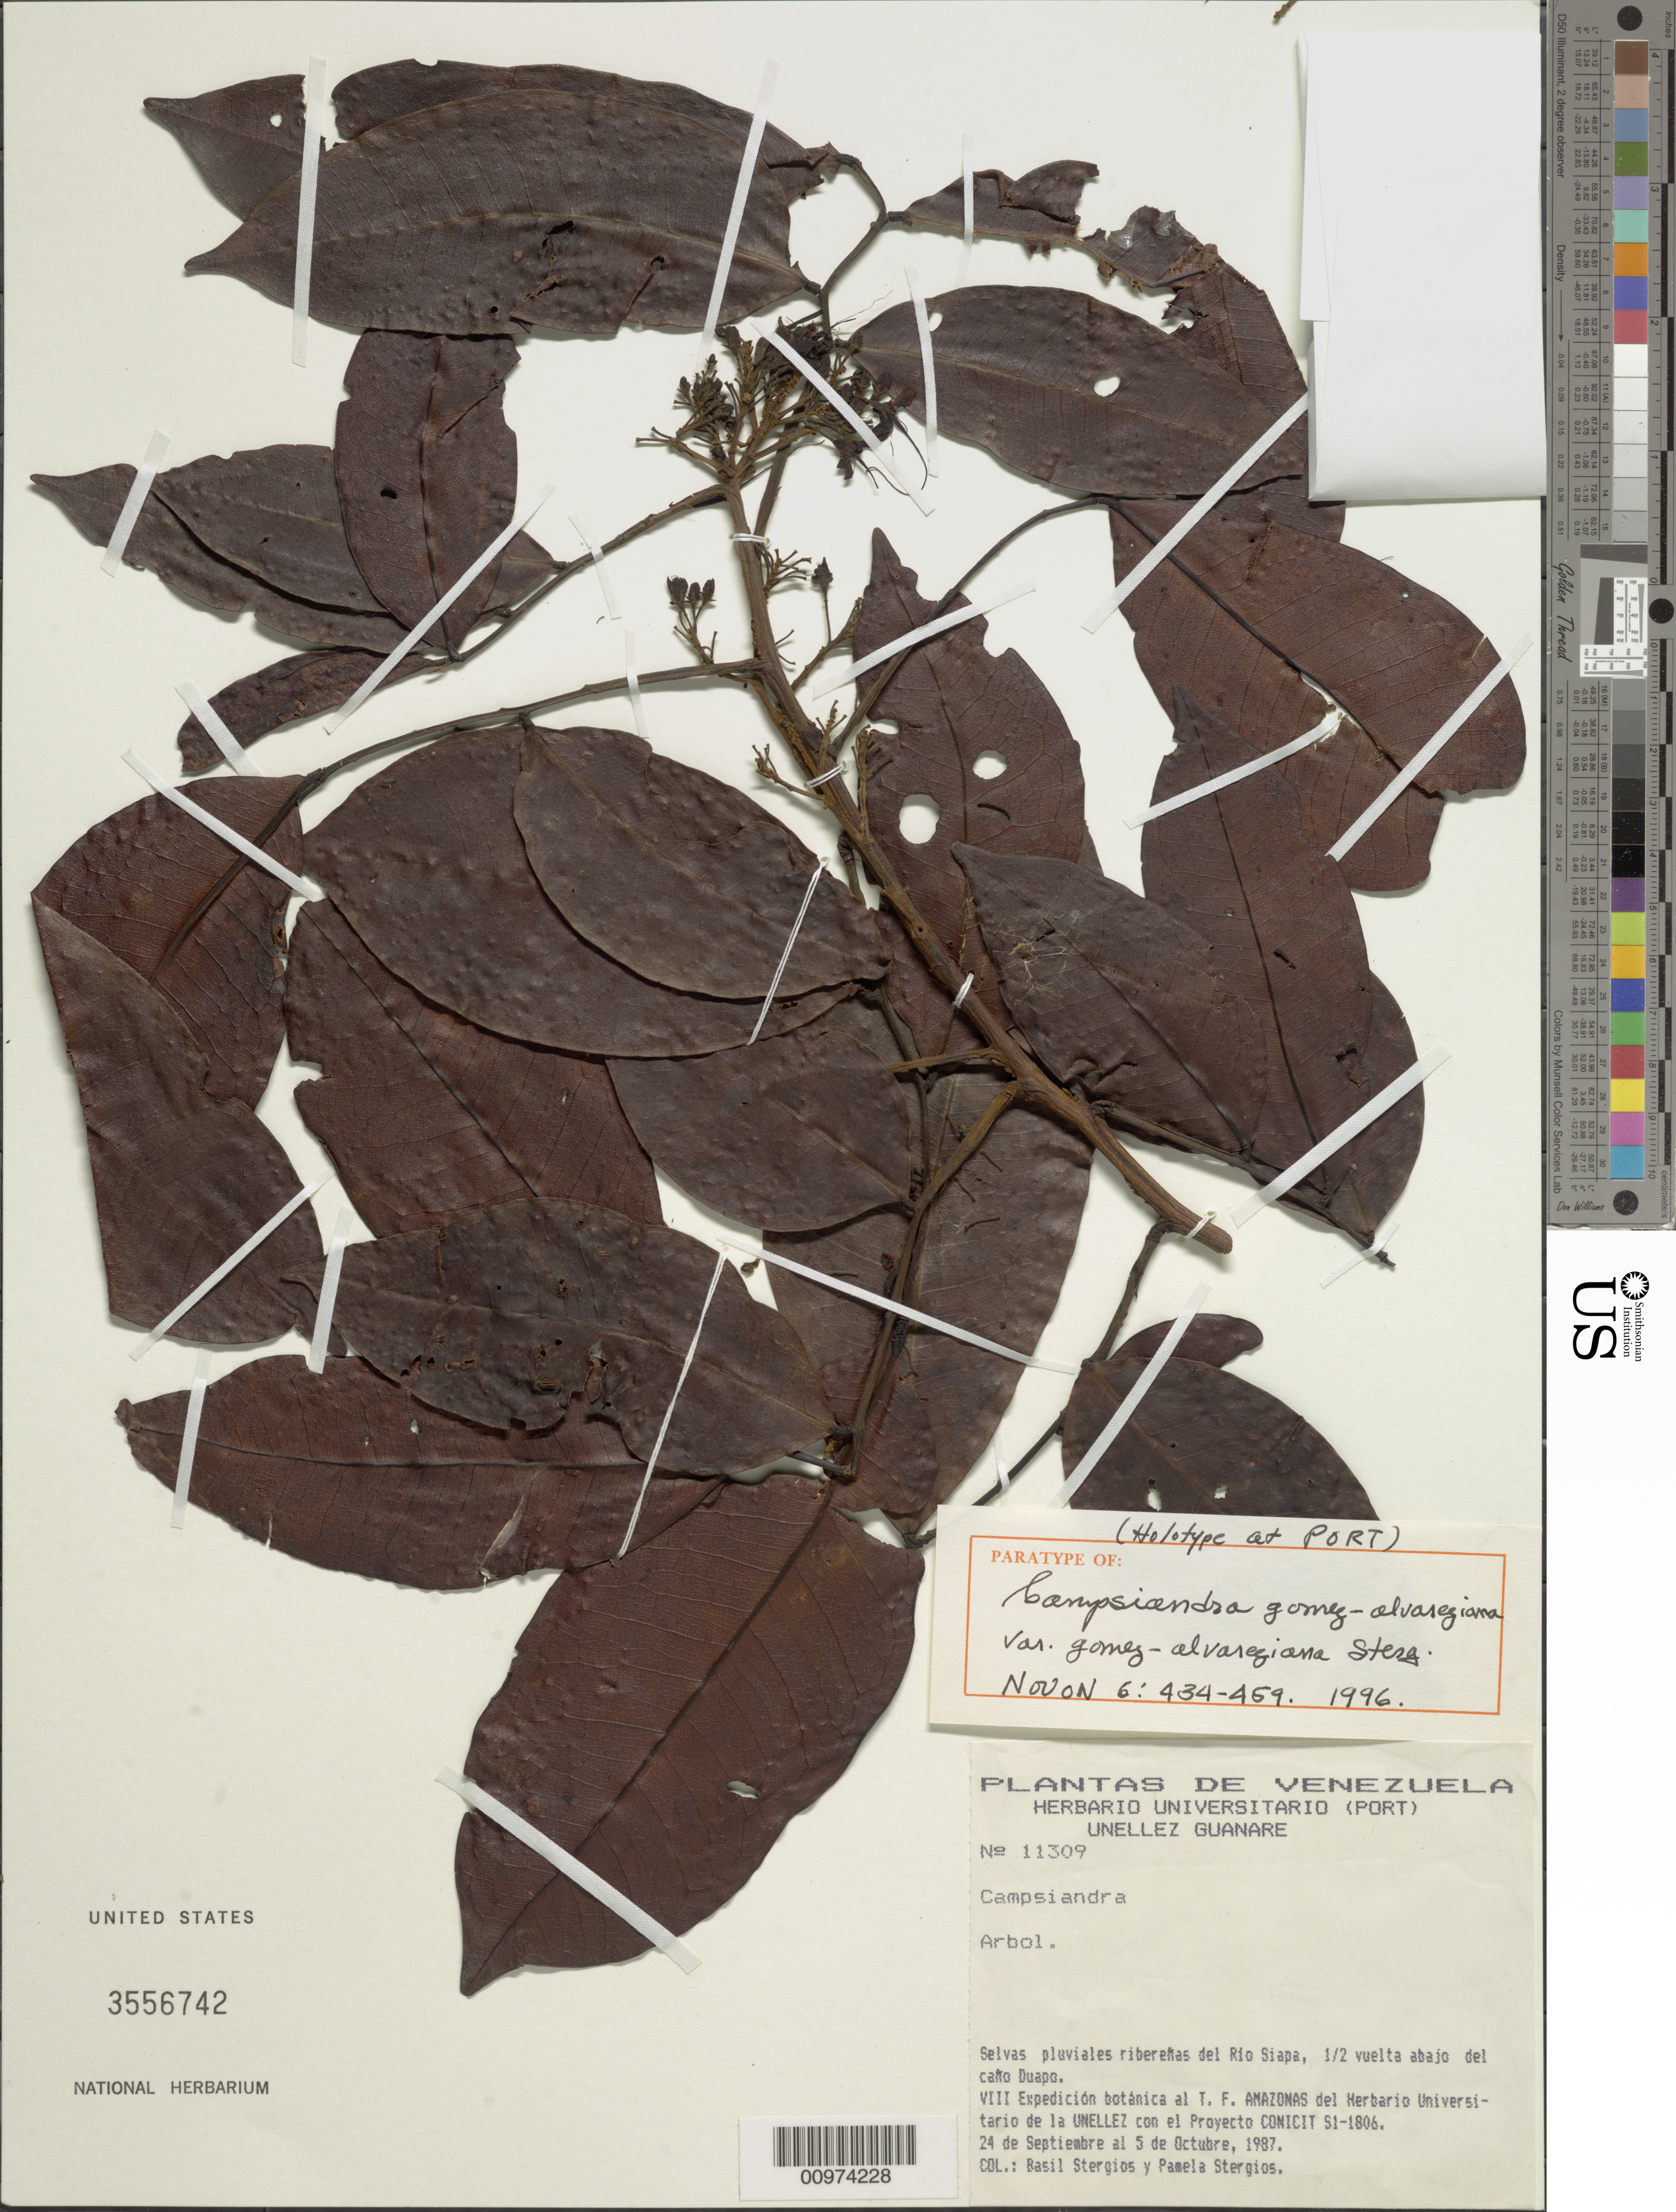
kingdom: Plantae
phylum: Tracheophyta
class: Magnoliopsida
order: Fabales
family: Fabaceae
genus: Campsiandra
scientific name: Campsiandra gomez-alvareziana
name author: Stergios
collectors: B. G. Stergios & P. Stergios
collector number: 11309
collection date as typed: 24-Sep-87 to 5-Oct-87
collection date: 1987-09-24/1987-10-05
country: Venezuela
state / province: Amazonas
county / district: Río Negro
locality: Rio Siapa, 1/2 vuelta abajo del caño Duapo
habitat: Selvas pluviales riberenas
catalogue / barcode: US 3556742